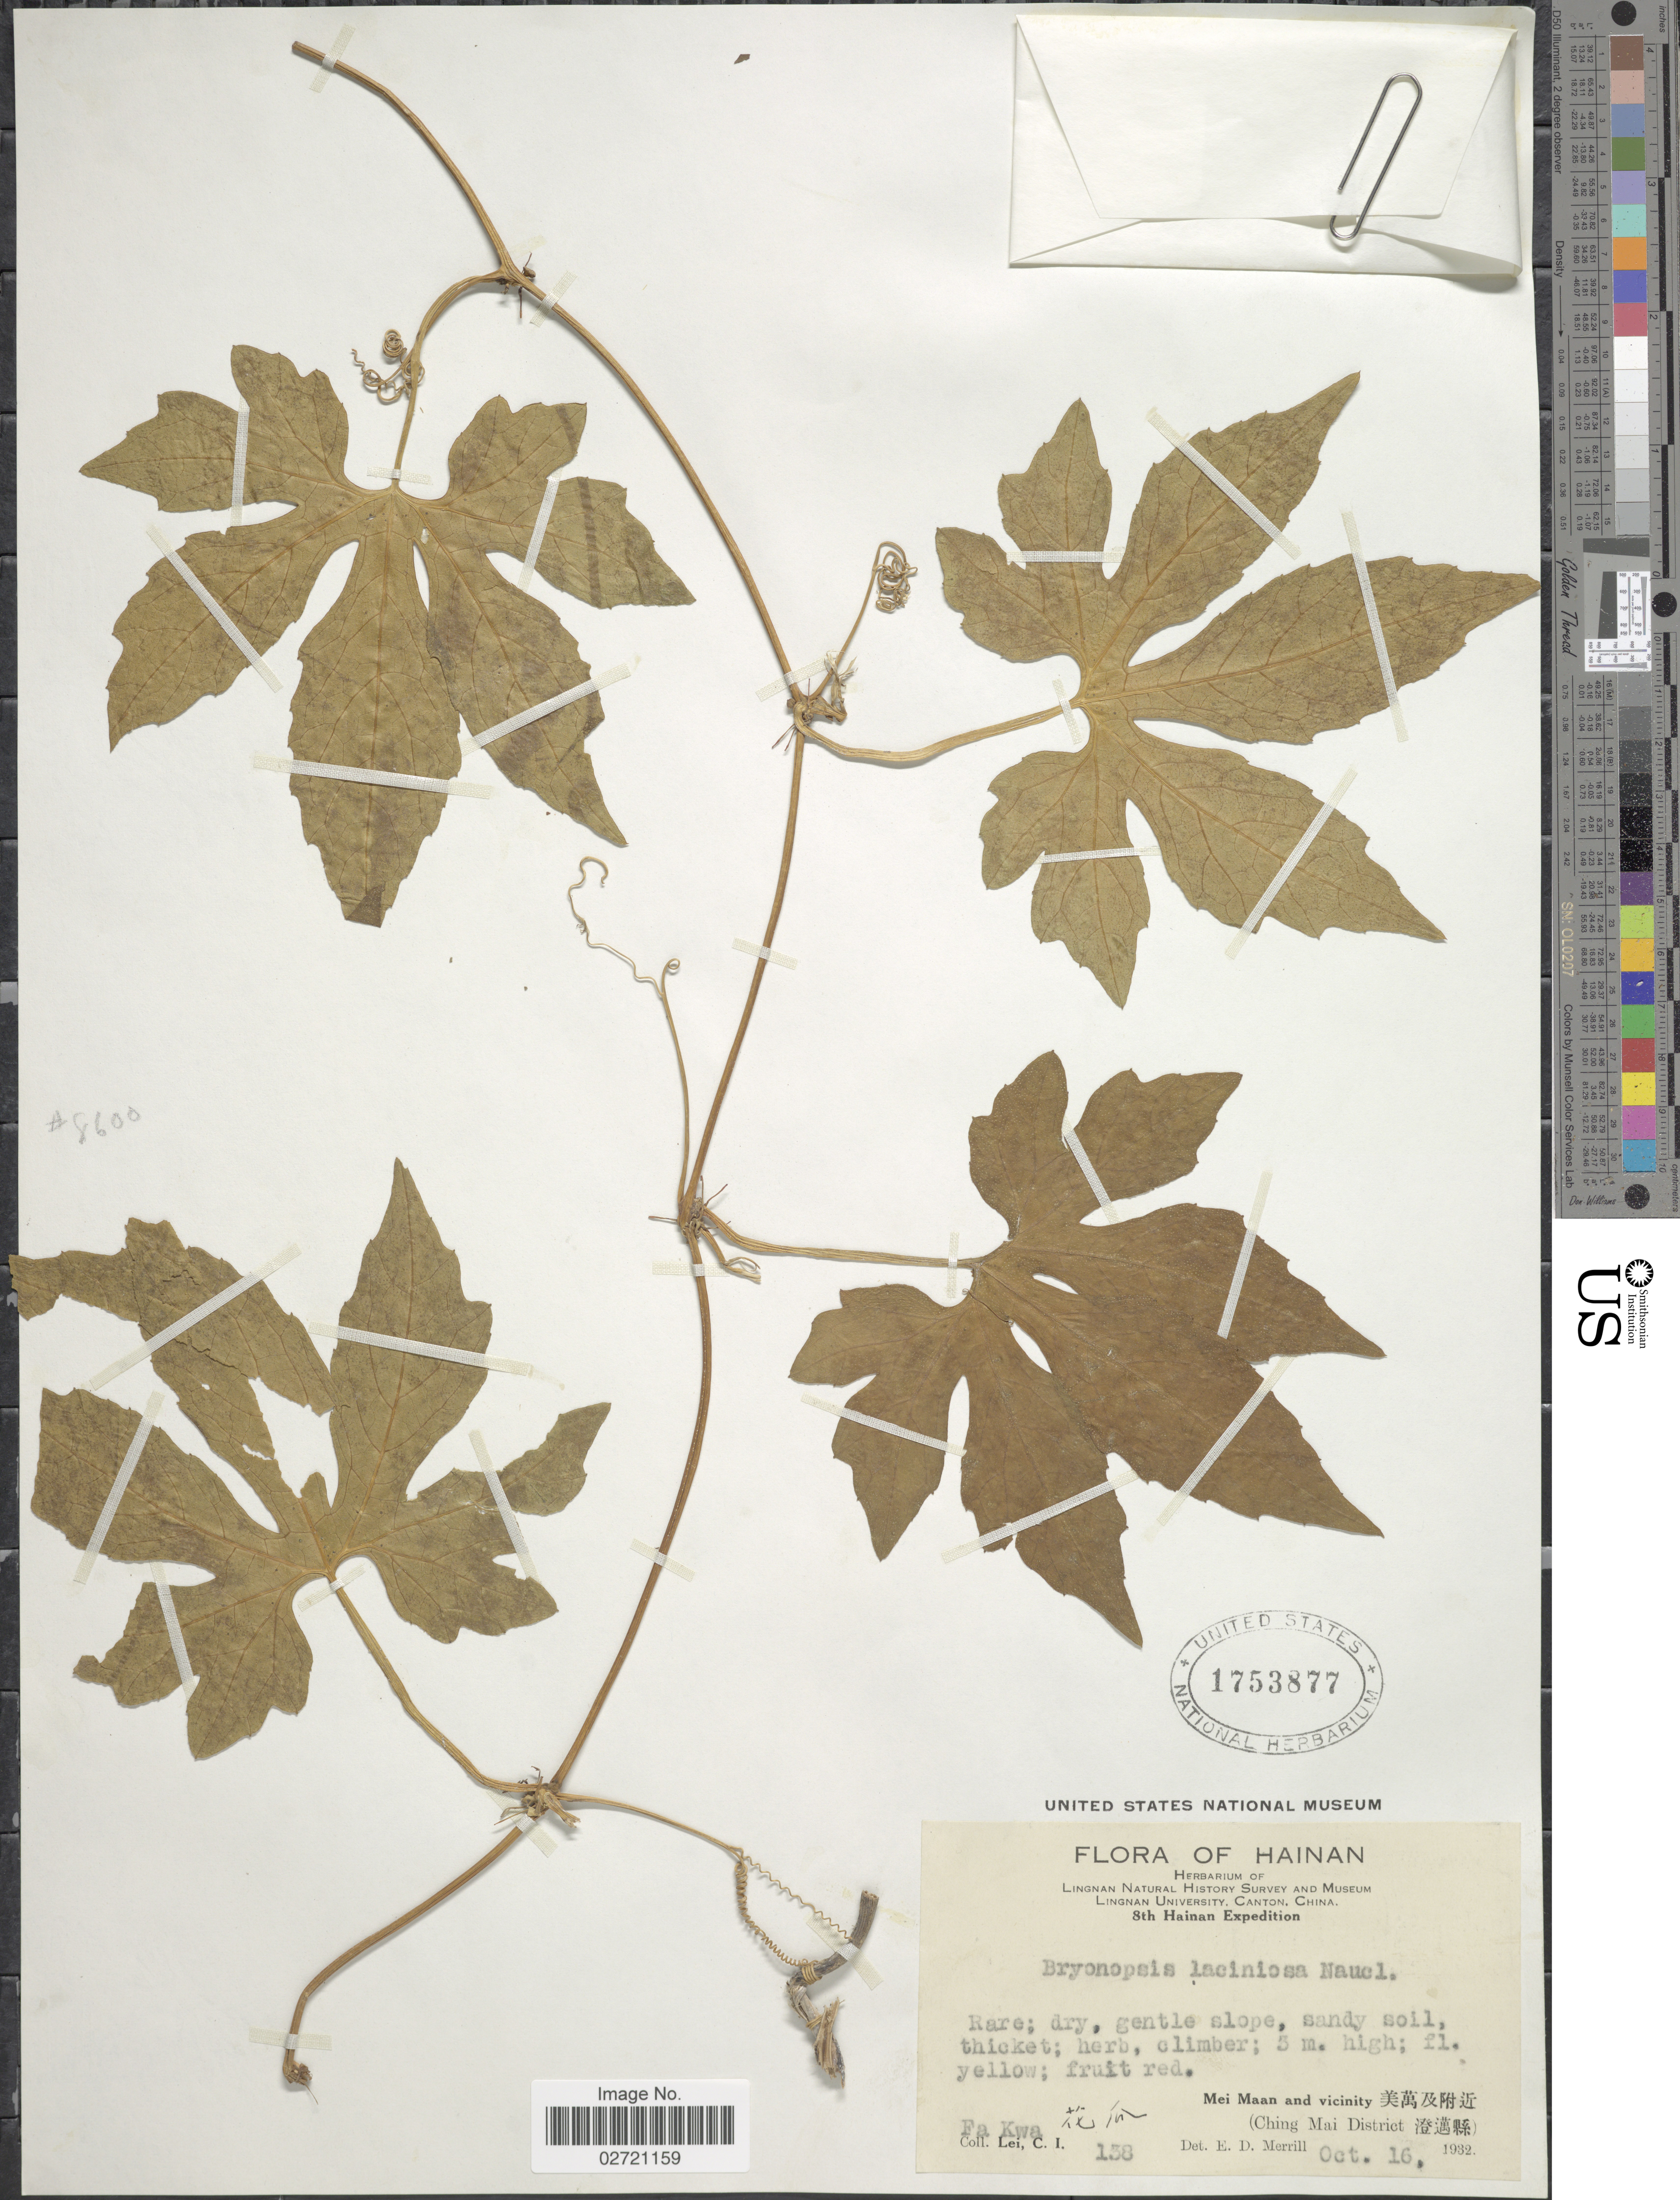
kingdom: Plantae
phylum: Tracheophyta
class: Magnoliopsida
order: Cucurbitales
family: Cucurbitaceae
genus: Diplocyclos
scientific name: Diplocyclos palmatus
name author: (L.) C. Jeffrey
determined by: Strong, Mark T., (BOT), Smithsonian Institution - National Museum of Natural History (UNITED STATES)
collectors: C. I. Lei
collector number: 138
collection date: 1932-10-16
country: China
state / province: Hainan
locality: Mei Maan and vicinity (Ching Mai District). Fa Kwa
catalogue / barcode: US 1753877